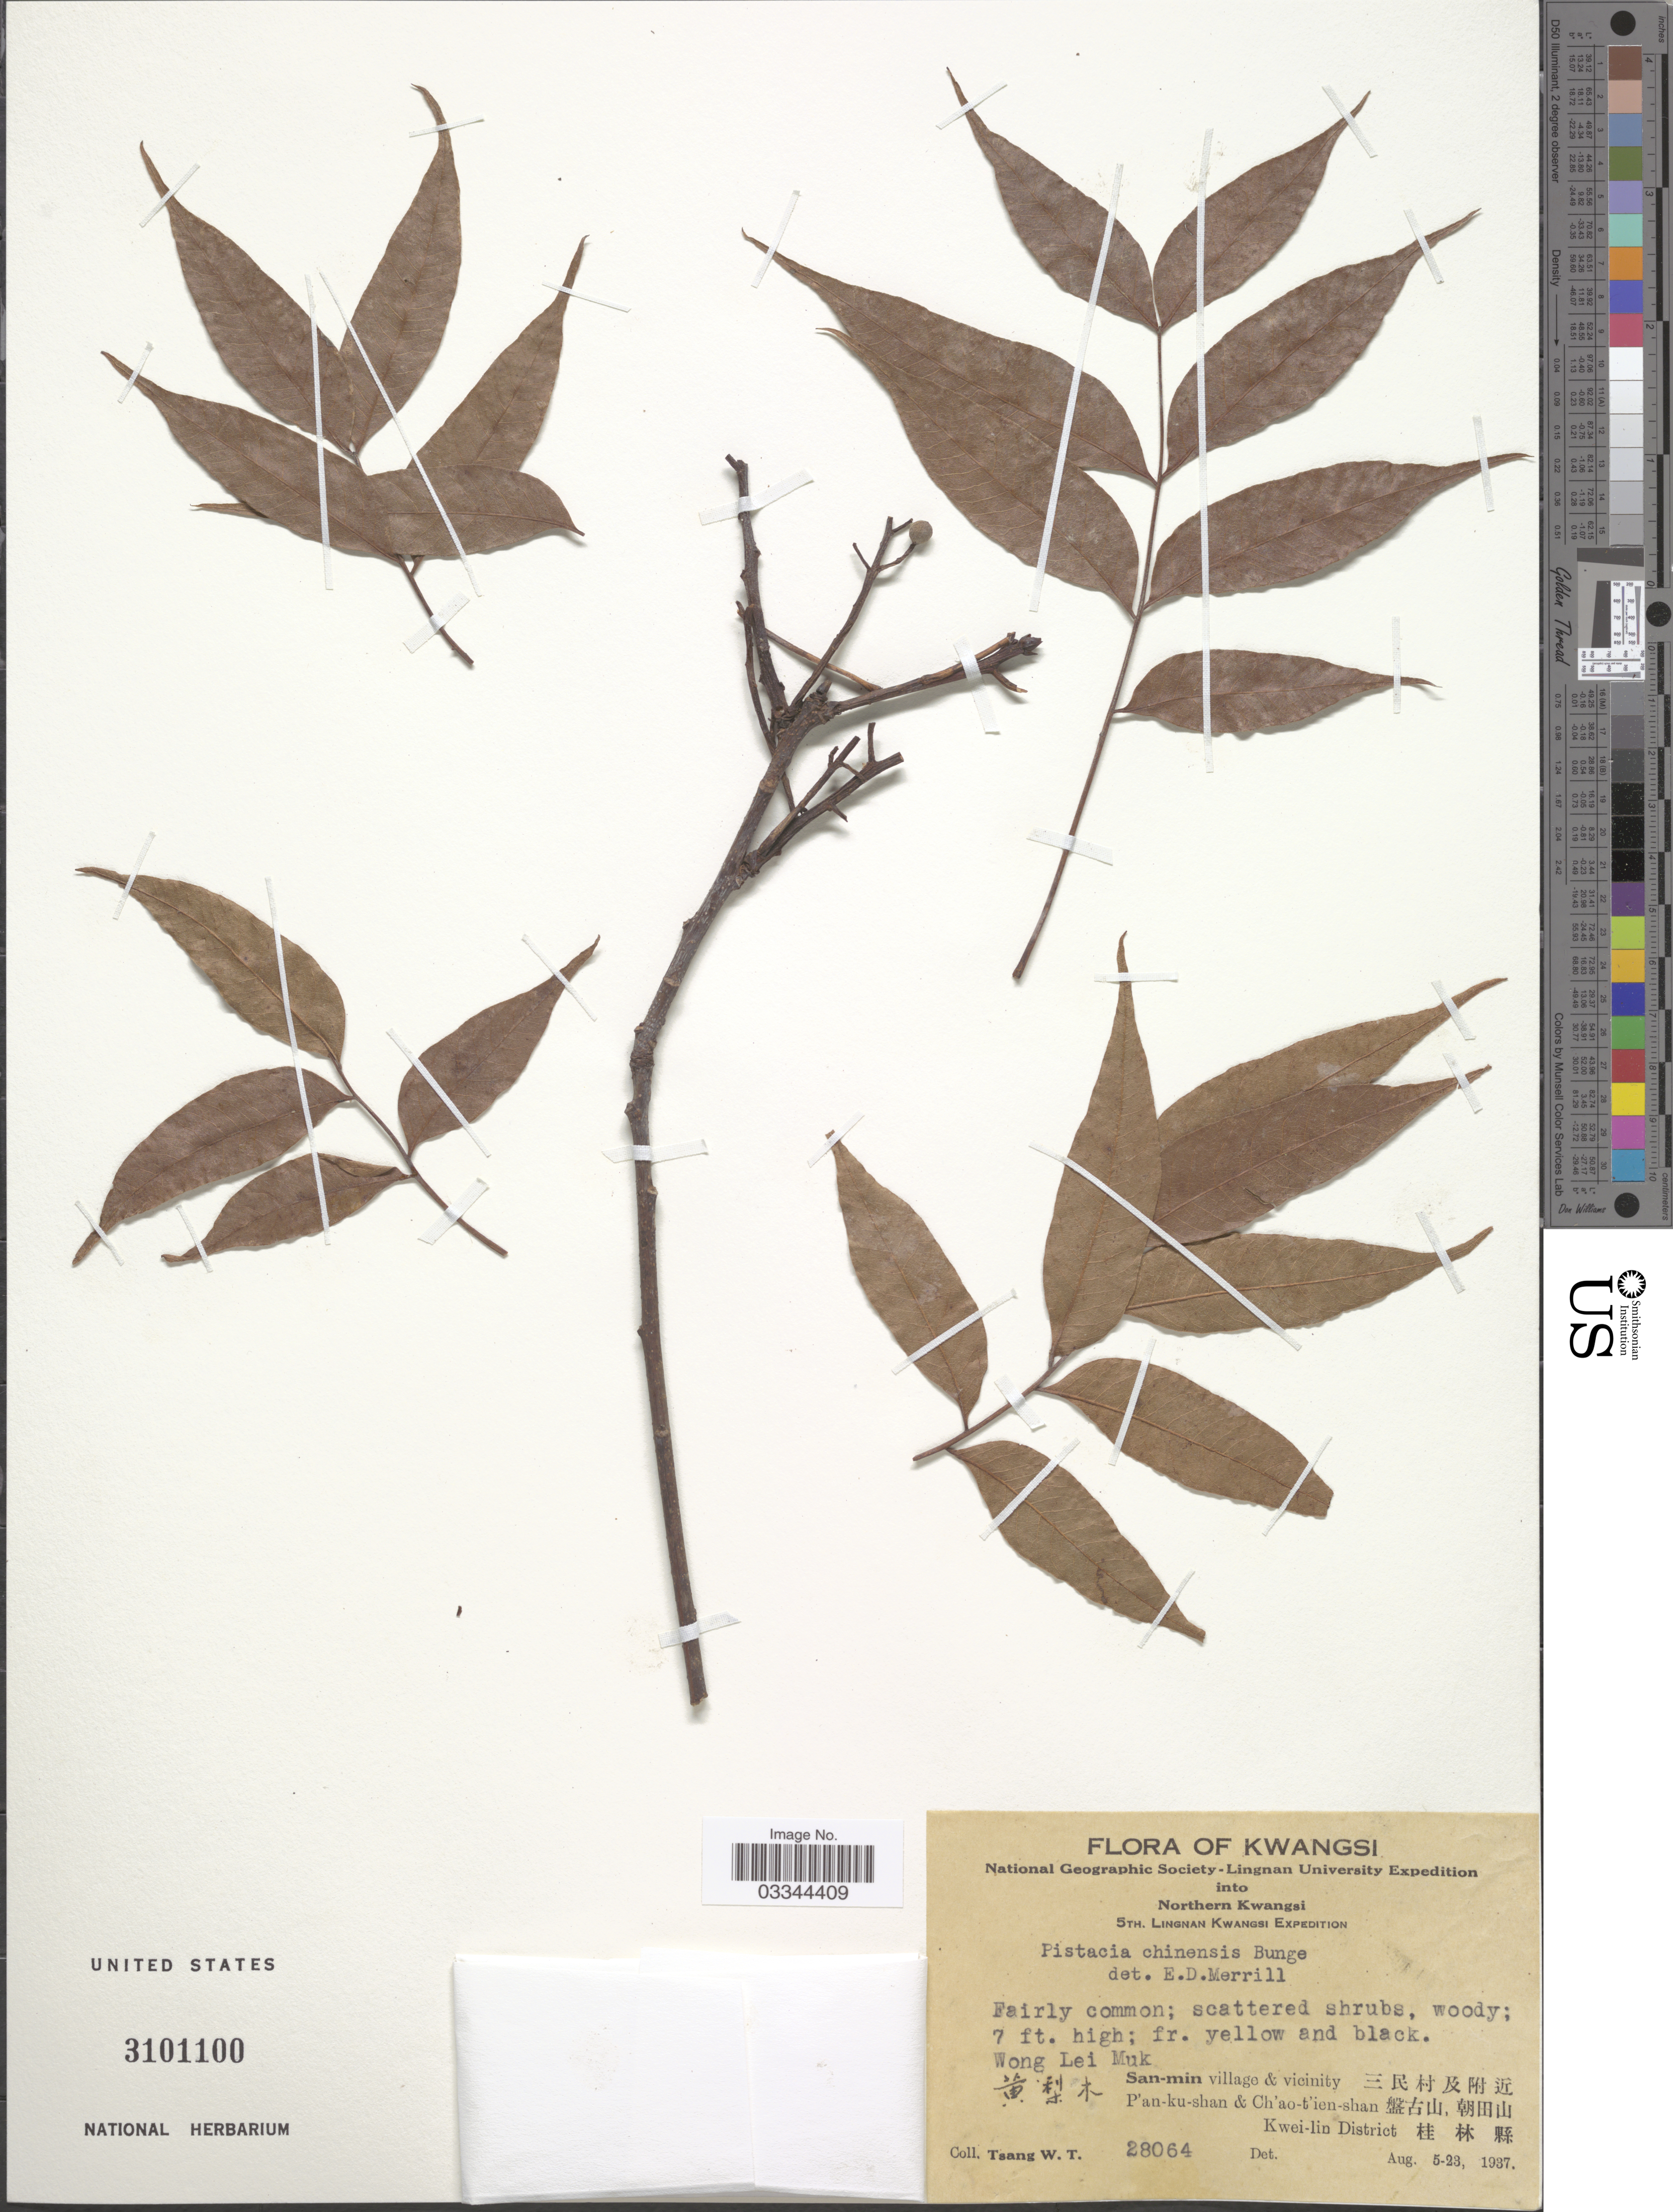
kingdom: Plantae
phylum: Tracheophyta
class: Magnoliopsida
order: Sapindales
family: Anacardiaceae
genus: Pistacia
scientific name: Pistacia chinensis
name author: Bunge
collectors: W. T. Tsang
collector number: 28064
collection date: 1937-08-05/1937-08-23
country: China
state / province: Guangxi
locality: Kwangsi, Northern Kwangsi. San-min village & vicinity X, P'an-ku-shan & Ch'ao-t'ien-shan X, Kwei-lin District X.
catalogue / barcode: US 3101100